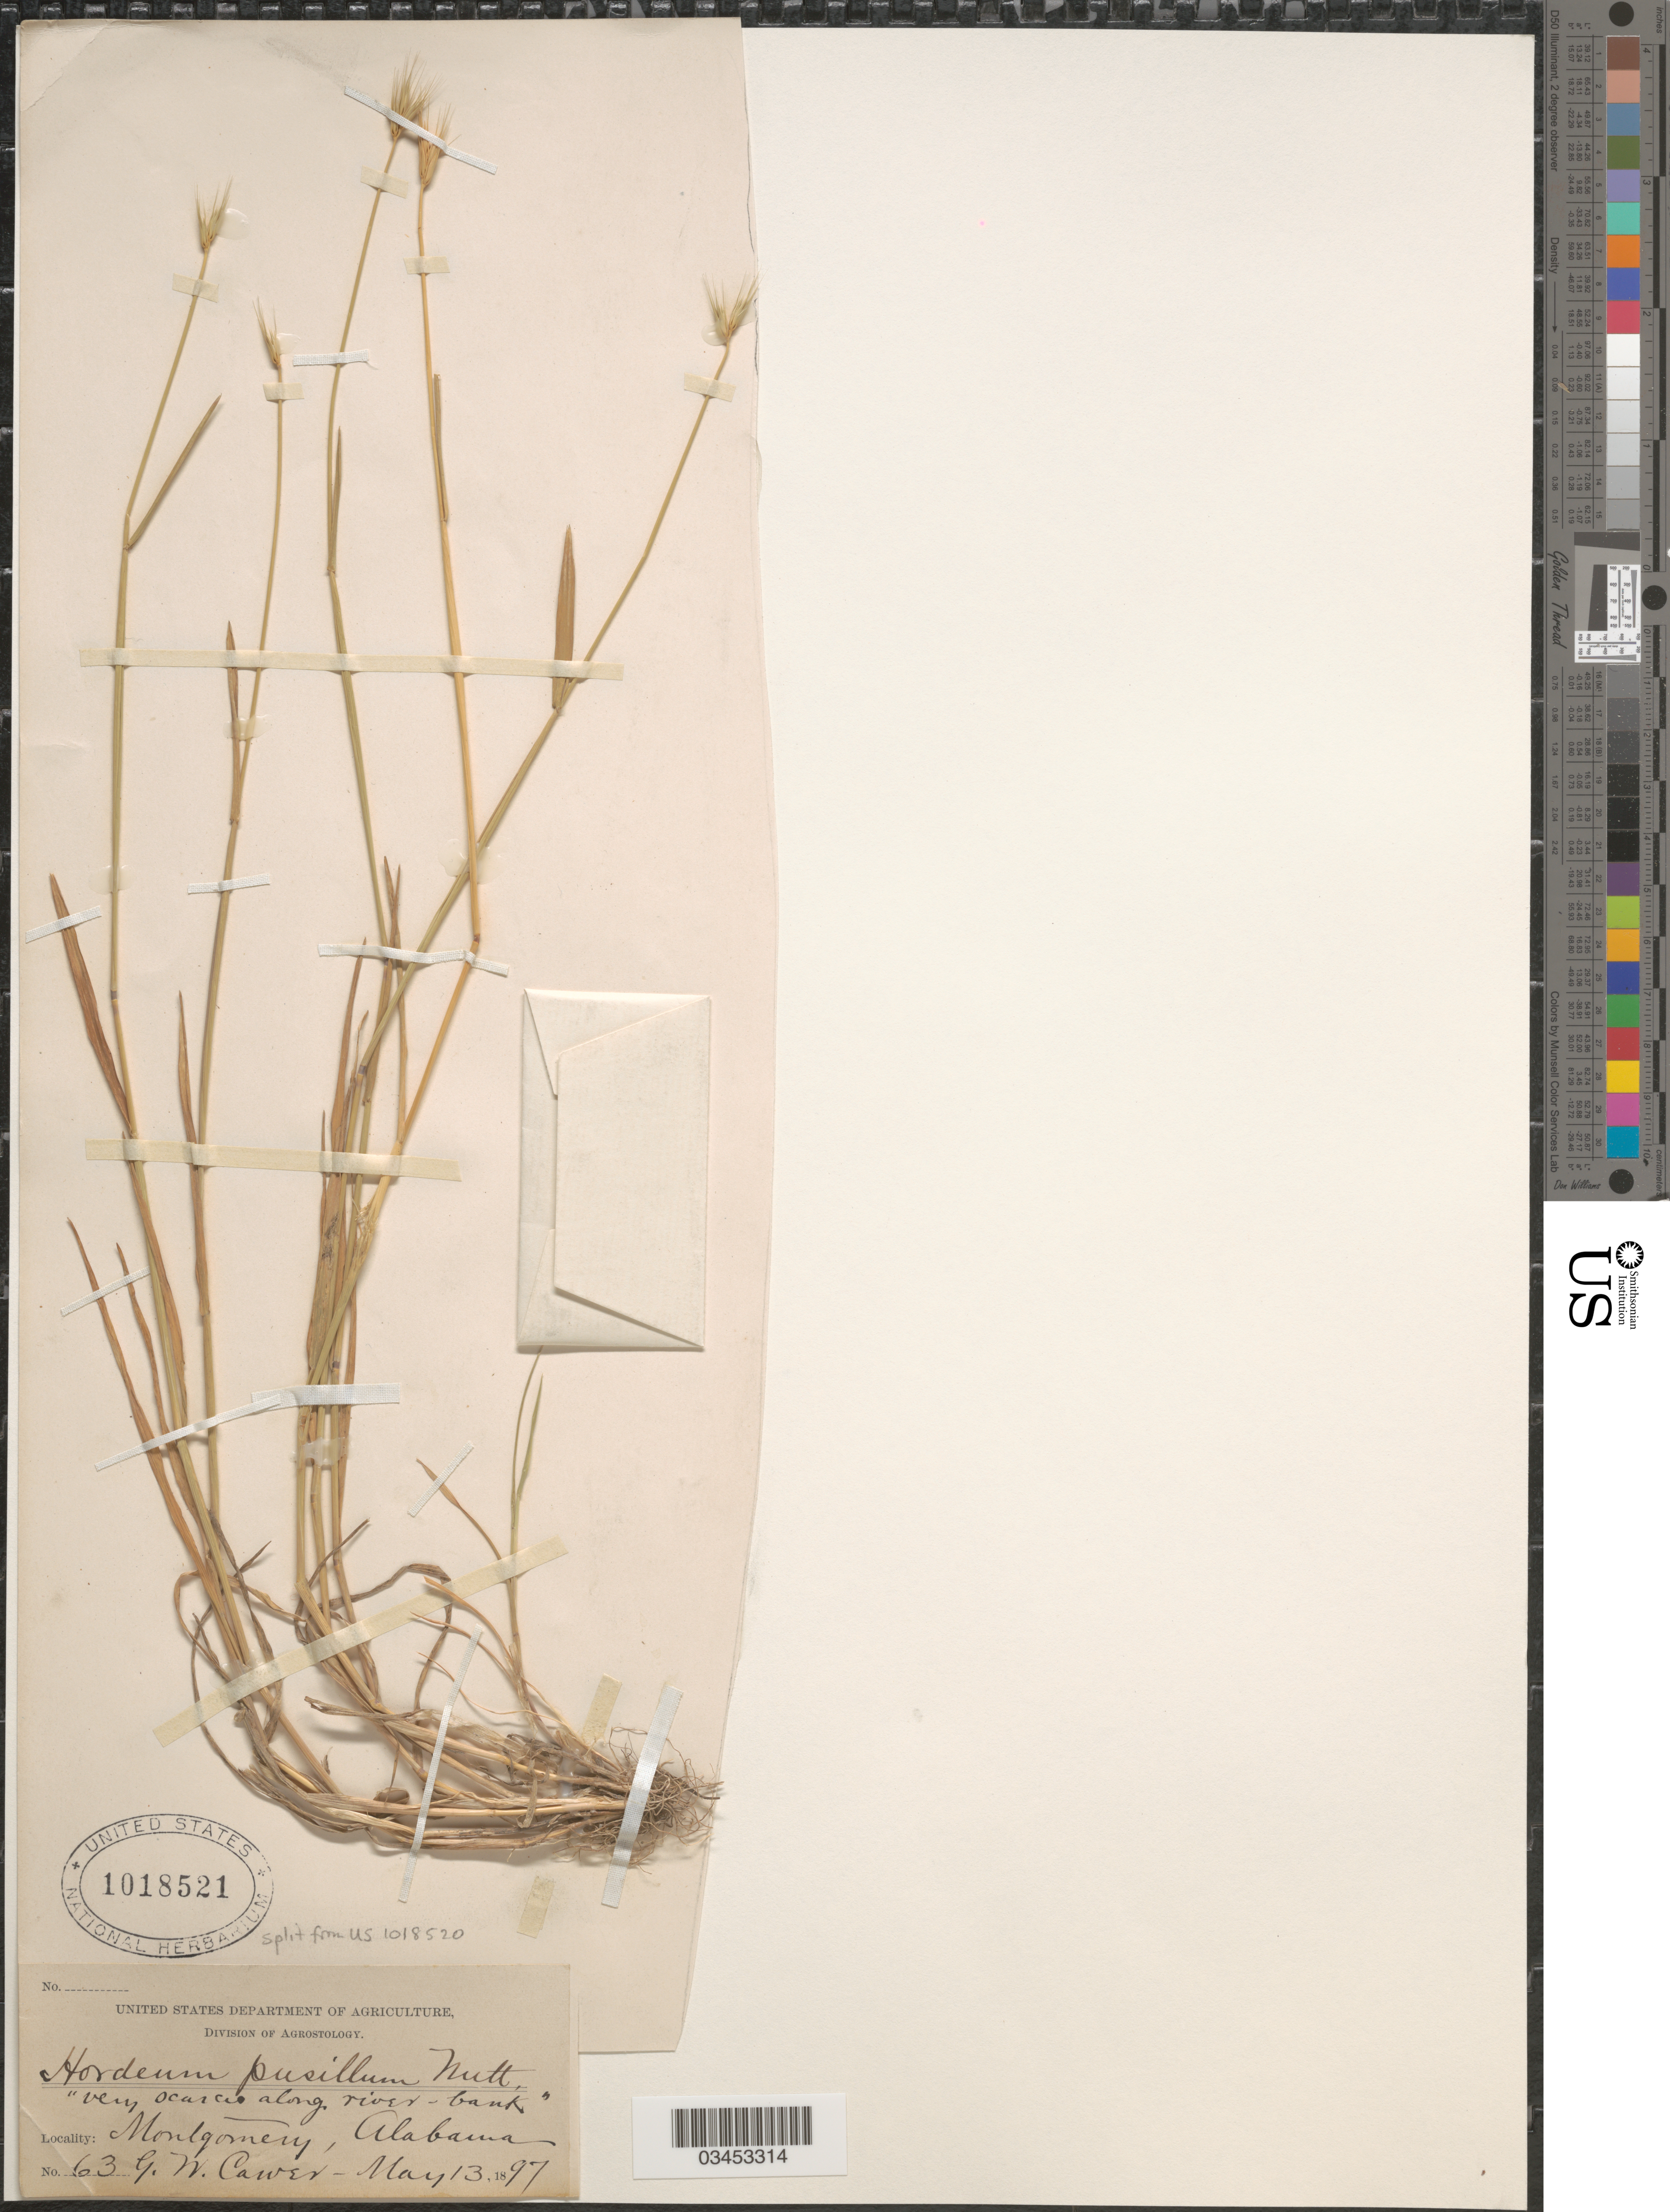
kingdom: Plantae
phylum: Tracheophyta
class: Liliopsida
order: Poales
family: Poaceae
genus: Hordeum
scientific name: Hordeum pusillum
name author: Nutt.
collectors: G. Cawer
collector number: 63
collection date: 1897-05-13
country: United States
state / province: Alabama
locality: Very scarce along river-bank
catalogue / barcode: US 1018521